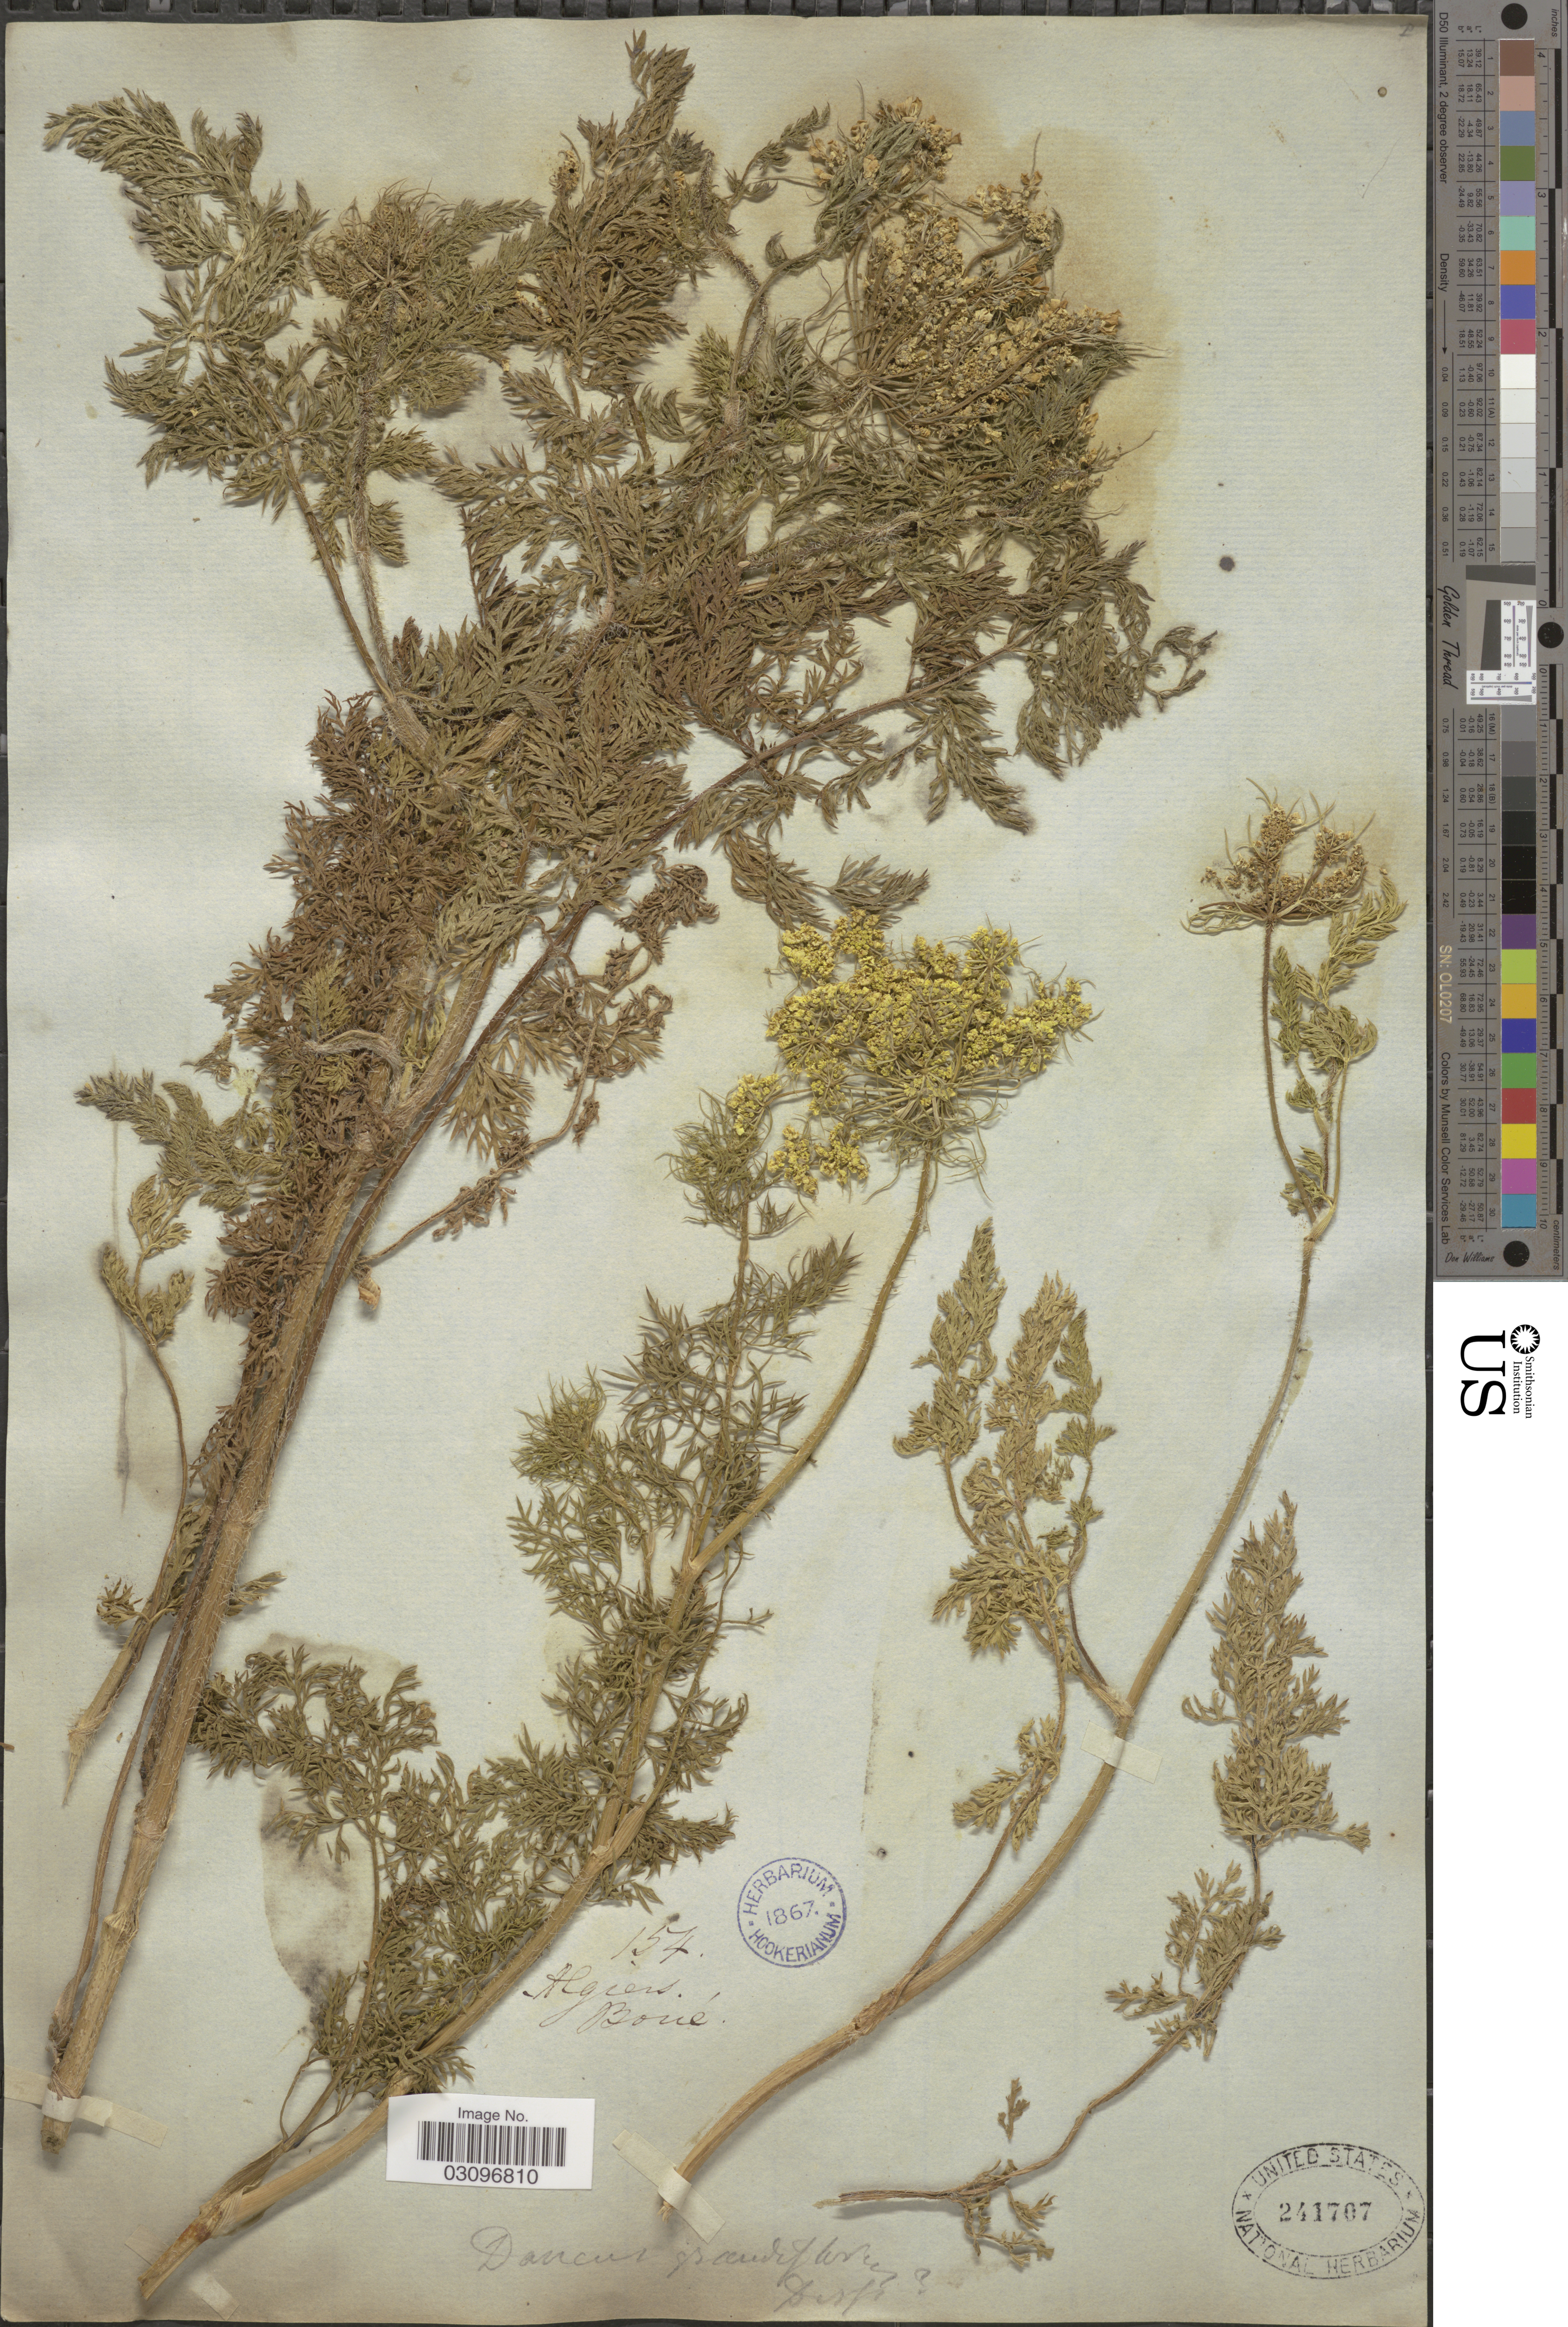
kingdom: Plantae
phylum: Tracheophyta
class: Magnoliopsida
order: Apiales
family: Apiaceae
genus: Daucus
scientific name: Daucus grandiflorus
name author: Desf.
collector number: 154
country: Algeria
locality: Boiré.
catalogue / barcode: US 241707